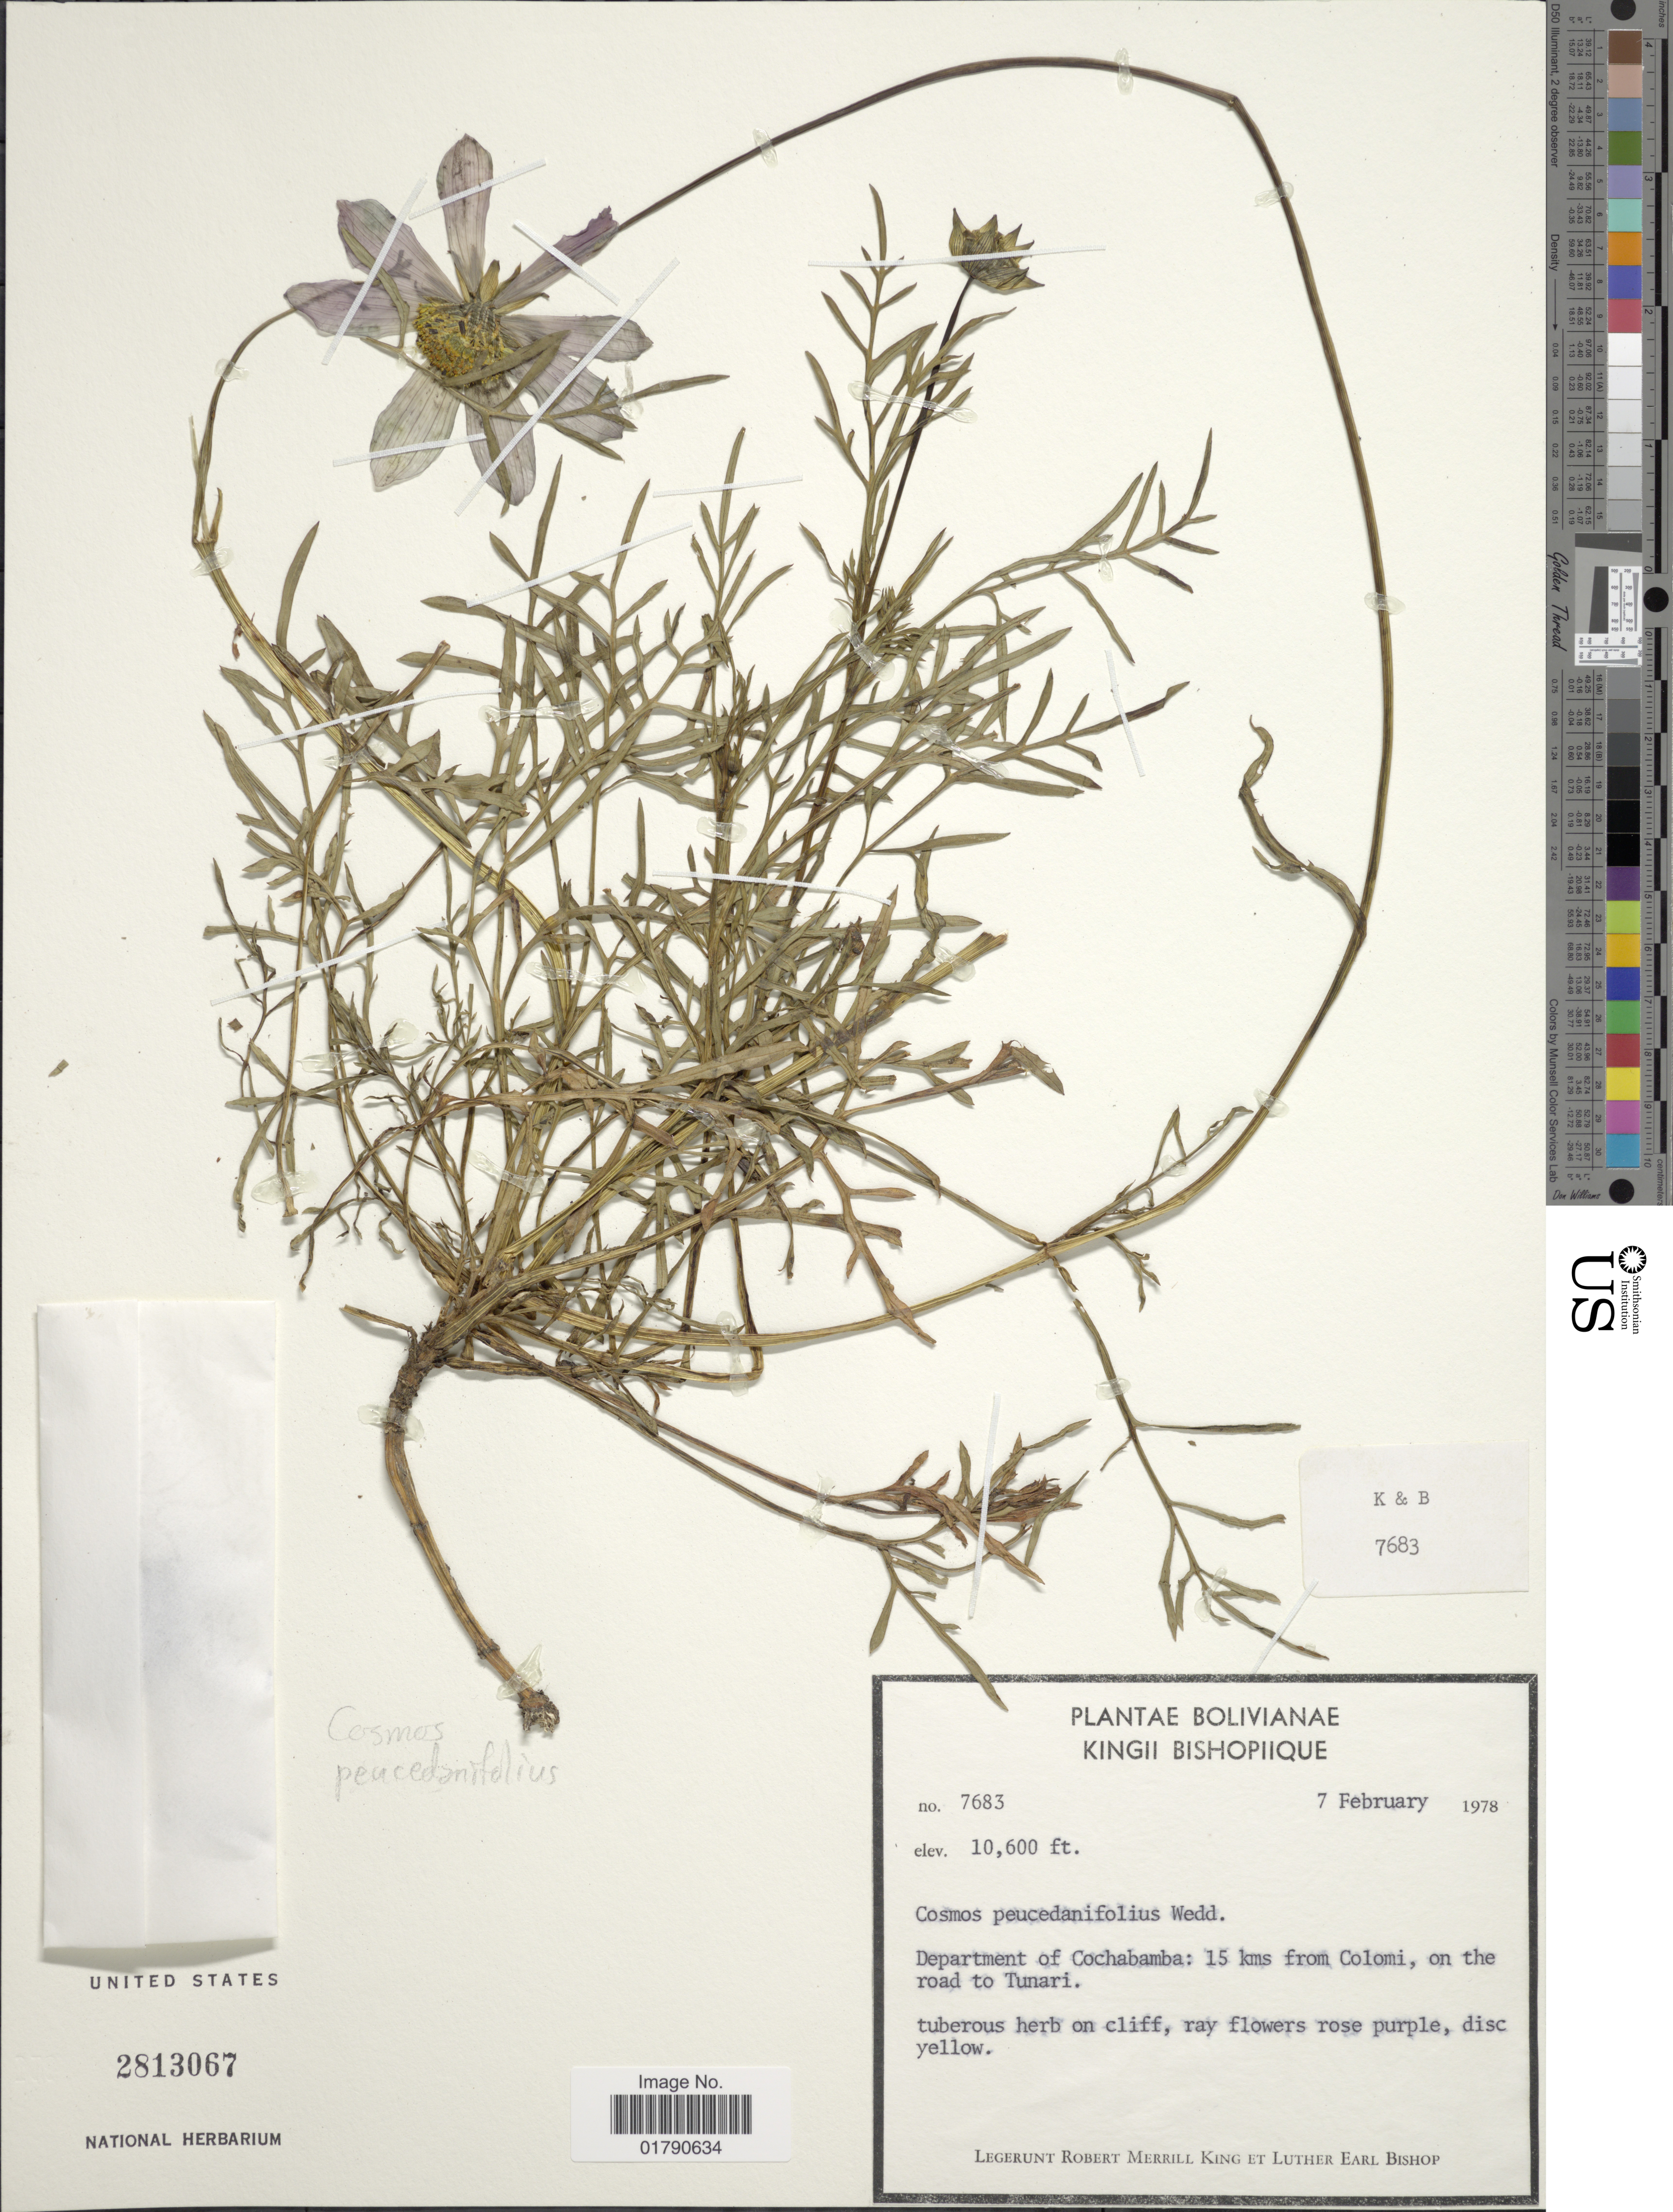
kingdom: Plantae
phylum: Tracheophyta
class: Magnoliopsida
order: Asterales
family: Asteraceae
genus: Cosmos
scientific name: Cosmos peucedanifolius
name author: Wedd.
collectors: R. M. King & L. E. Bishop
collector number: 7683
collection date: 1978-03-07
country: Bolivia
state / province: Cochabamba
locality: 15 kms from Colomi, on the road to Tunari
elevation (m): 3231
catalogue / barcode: US 2813067